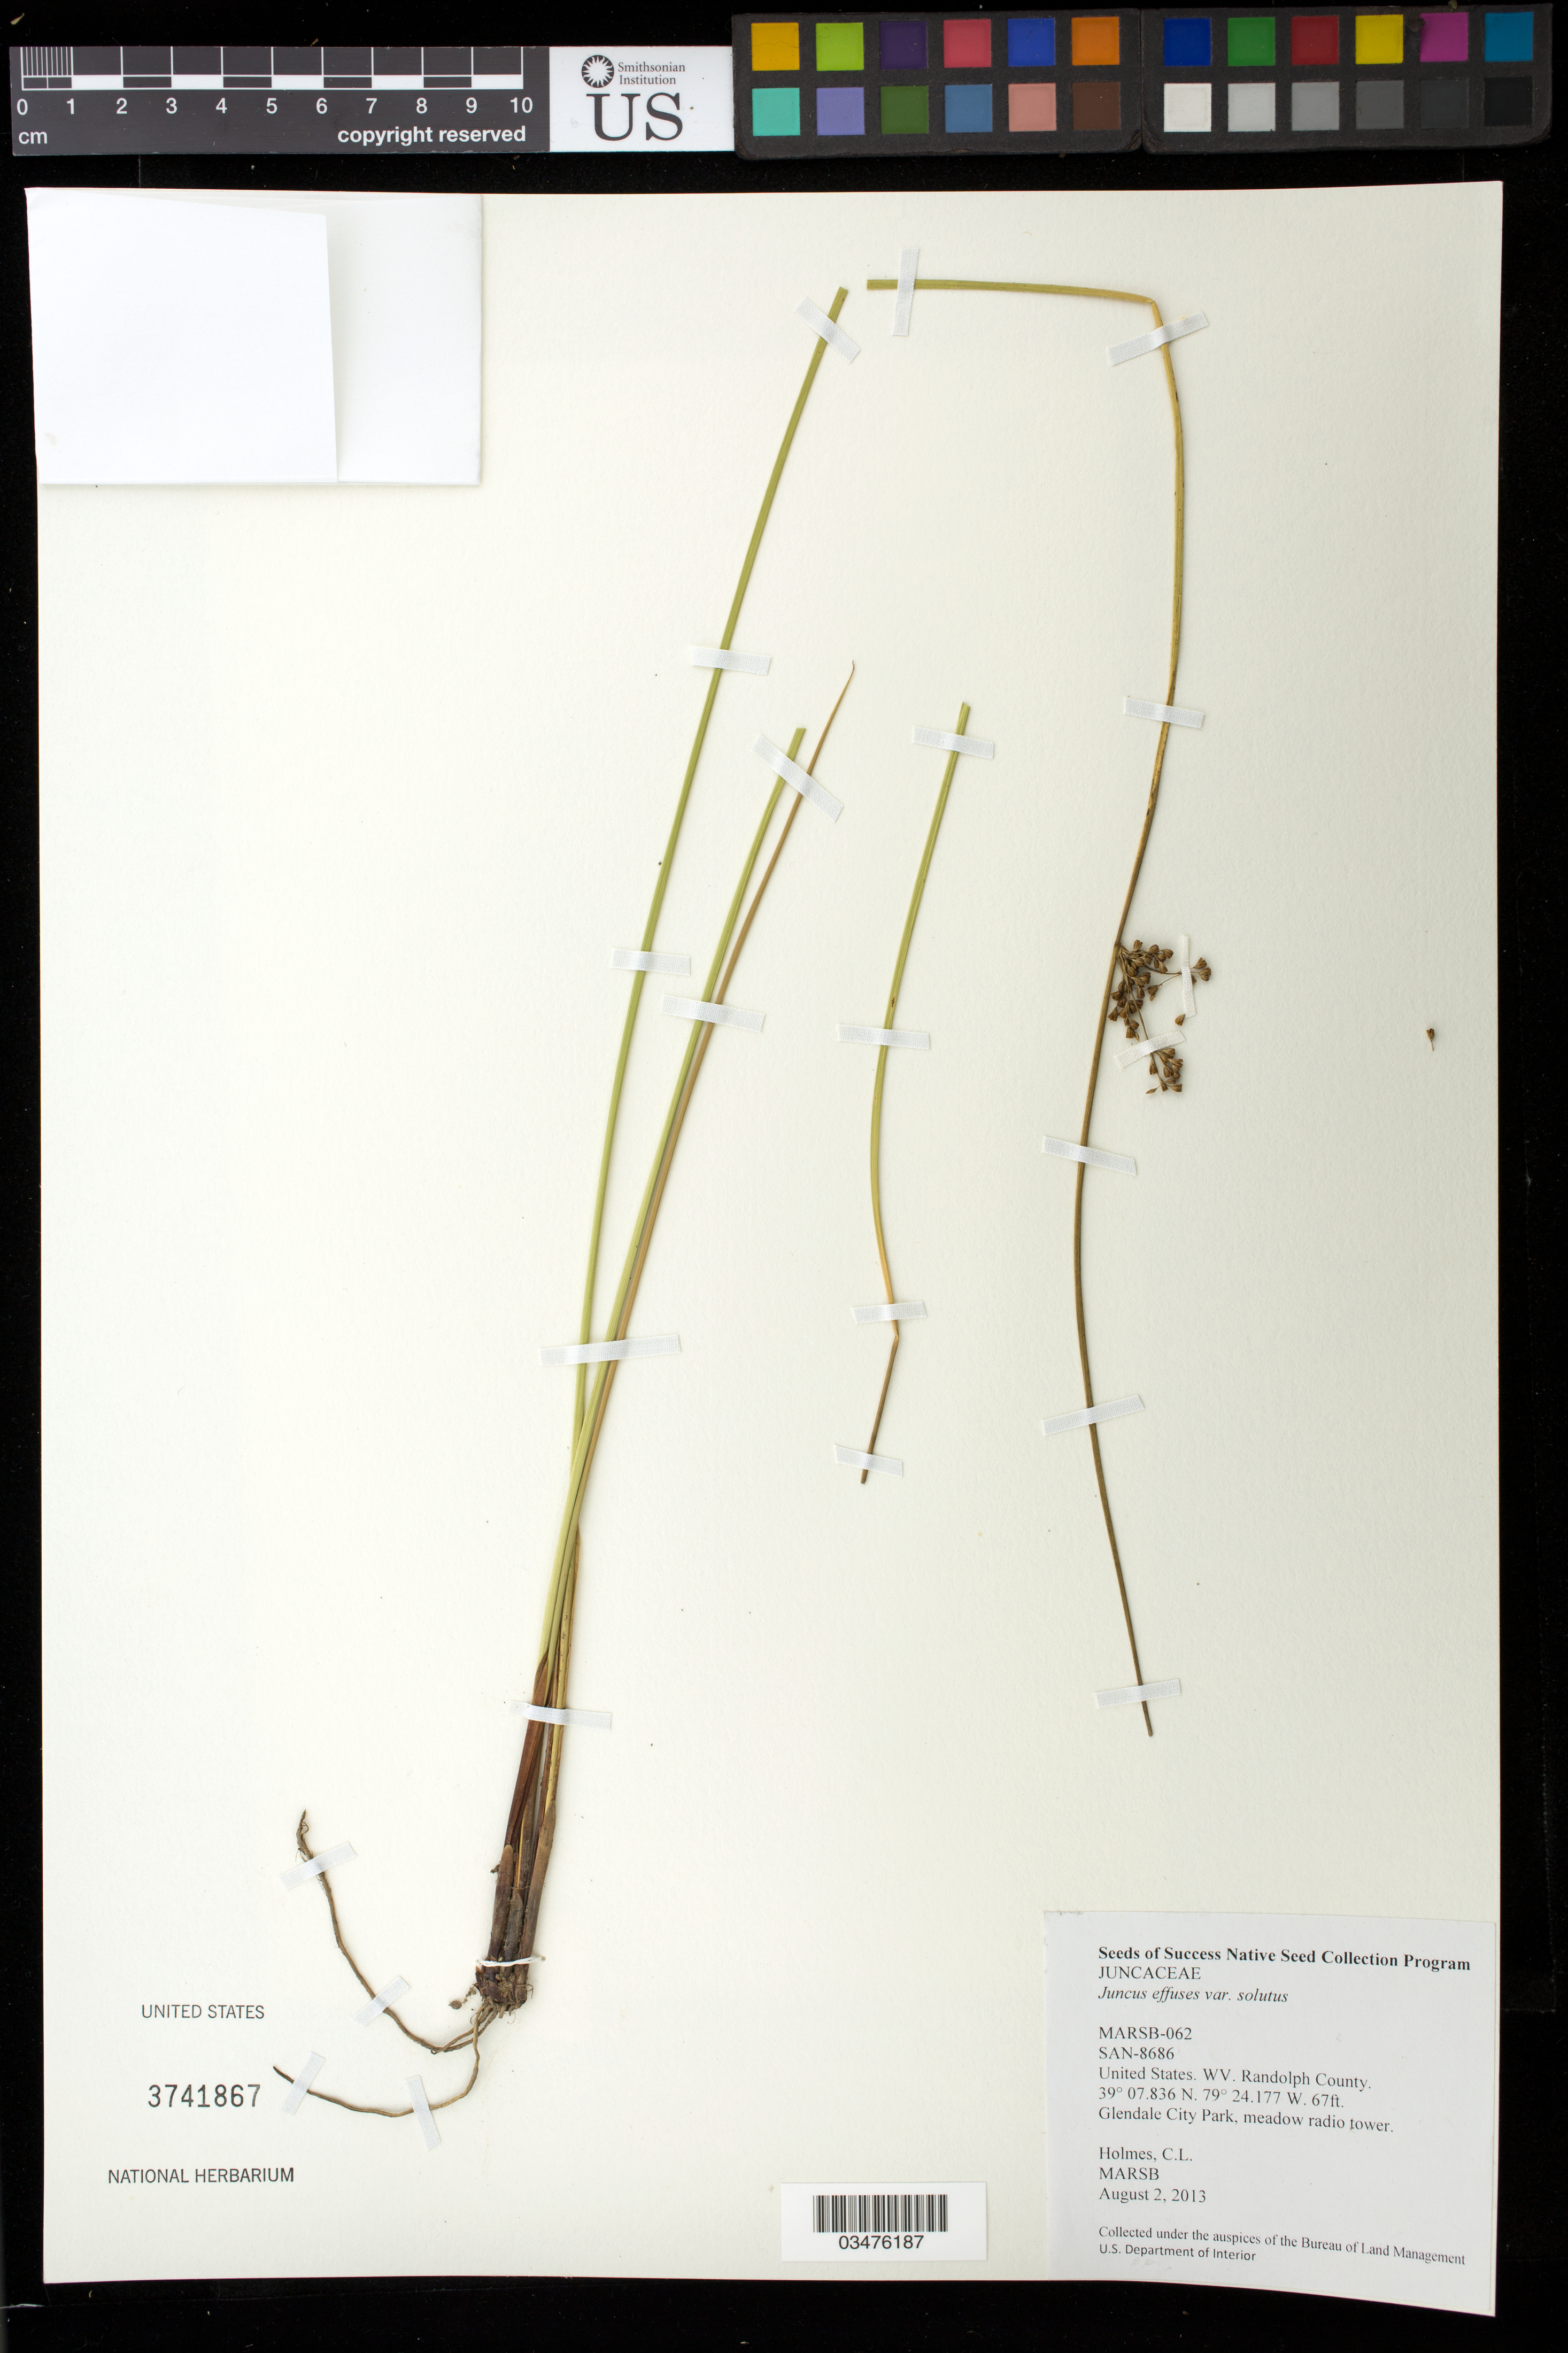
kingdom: Plantae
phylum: Tracheophyta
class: Liliopsida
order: Poales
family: Juncaceae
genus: Juncus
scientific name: Juncus effusus var. solutus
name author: Fernald & Wiegand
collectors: C. Holmes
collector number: MARSB-062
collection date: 2013-08-02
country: United States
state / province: West Virginia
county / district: Randolph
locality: Glendale City Park, meadow radio tower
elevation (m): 20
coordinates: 39 7.836 N, 79 24.177 W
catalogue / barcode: US 3741867